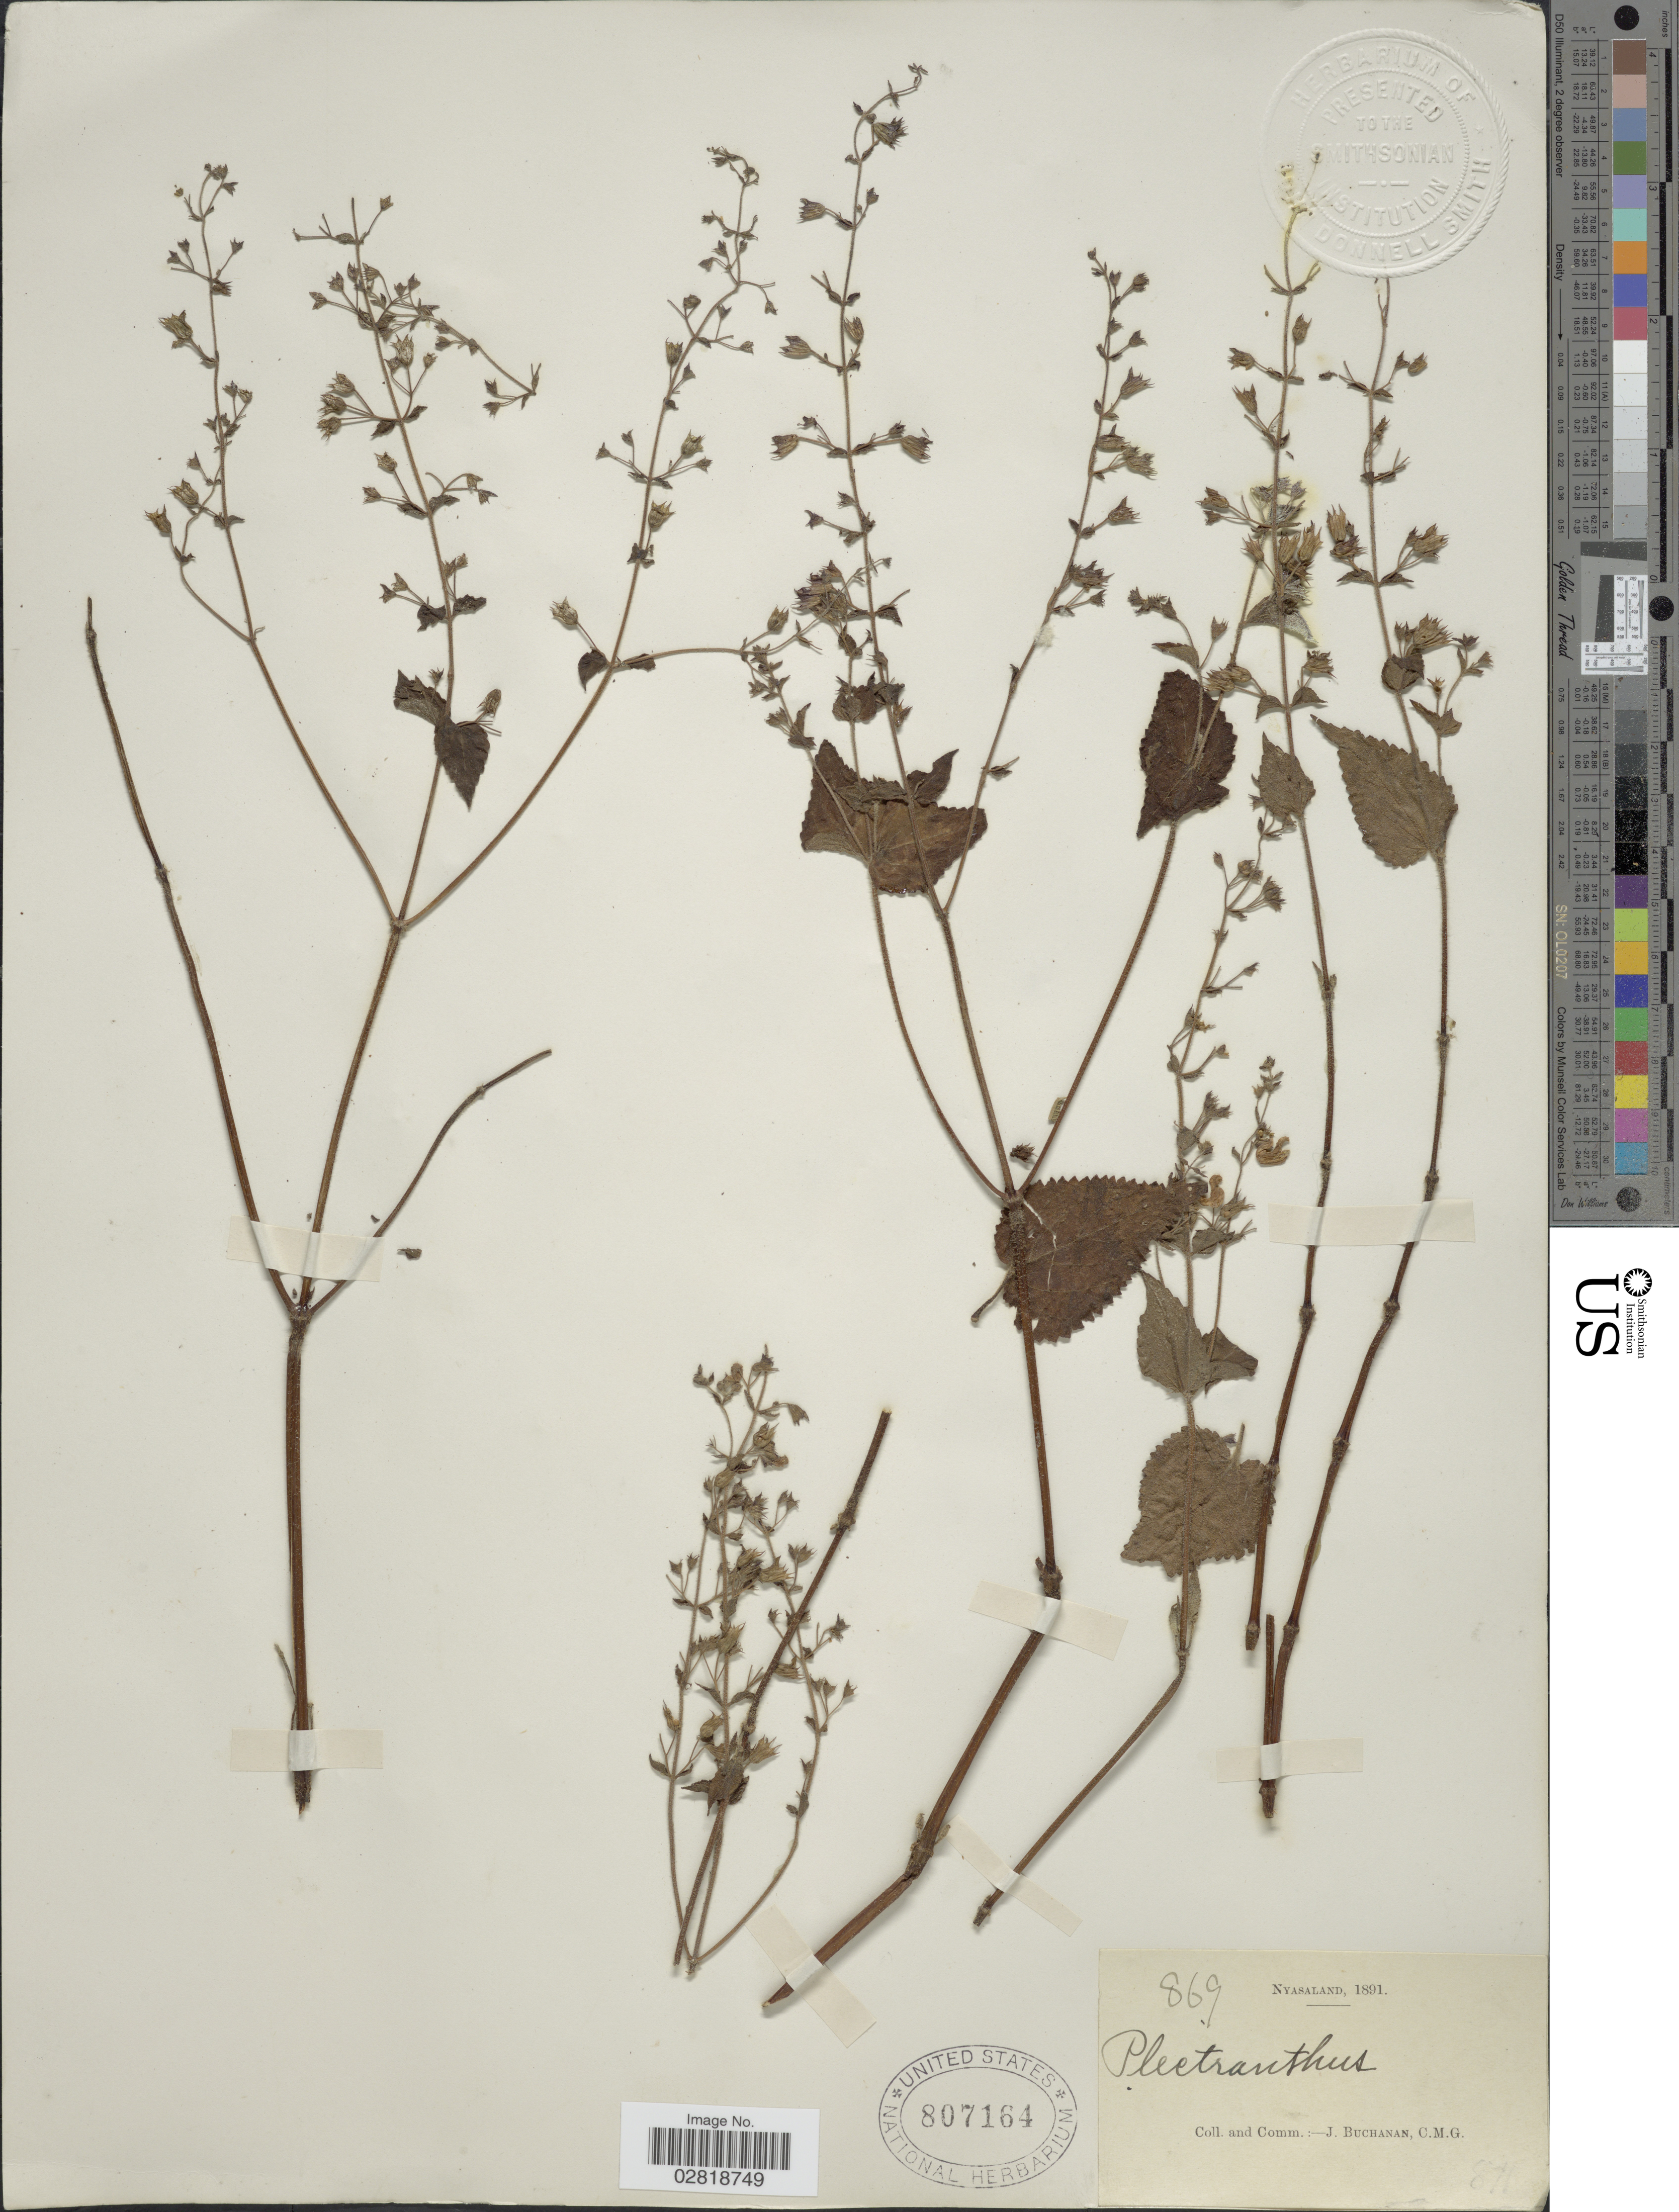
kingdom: Plantae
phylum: Tracheophyta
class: Magnoliopsida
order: Lamiales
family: Lamiaceae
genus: Plectranthus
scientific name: Plectranthus sp.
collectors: J. Buchanan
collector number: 869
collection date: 1891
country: Malawi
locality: Nyasaland.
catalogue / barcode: US 807164